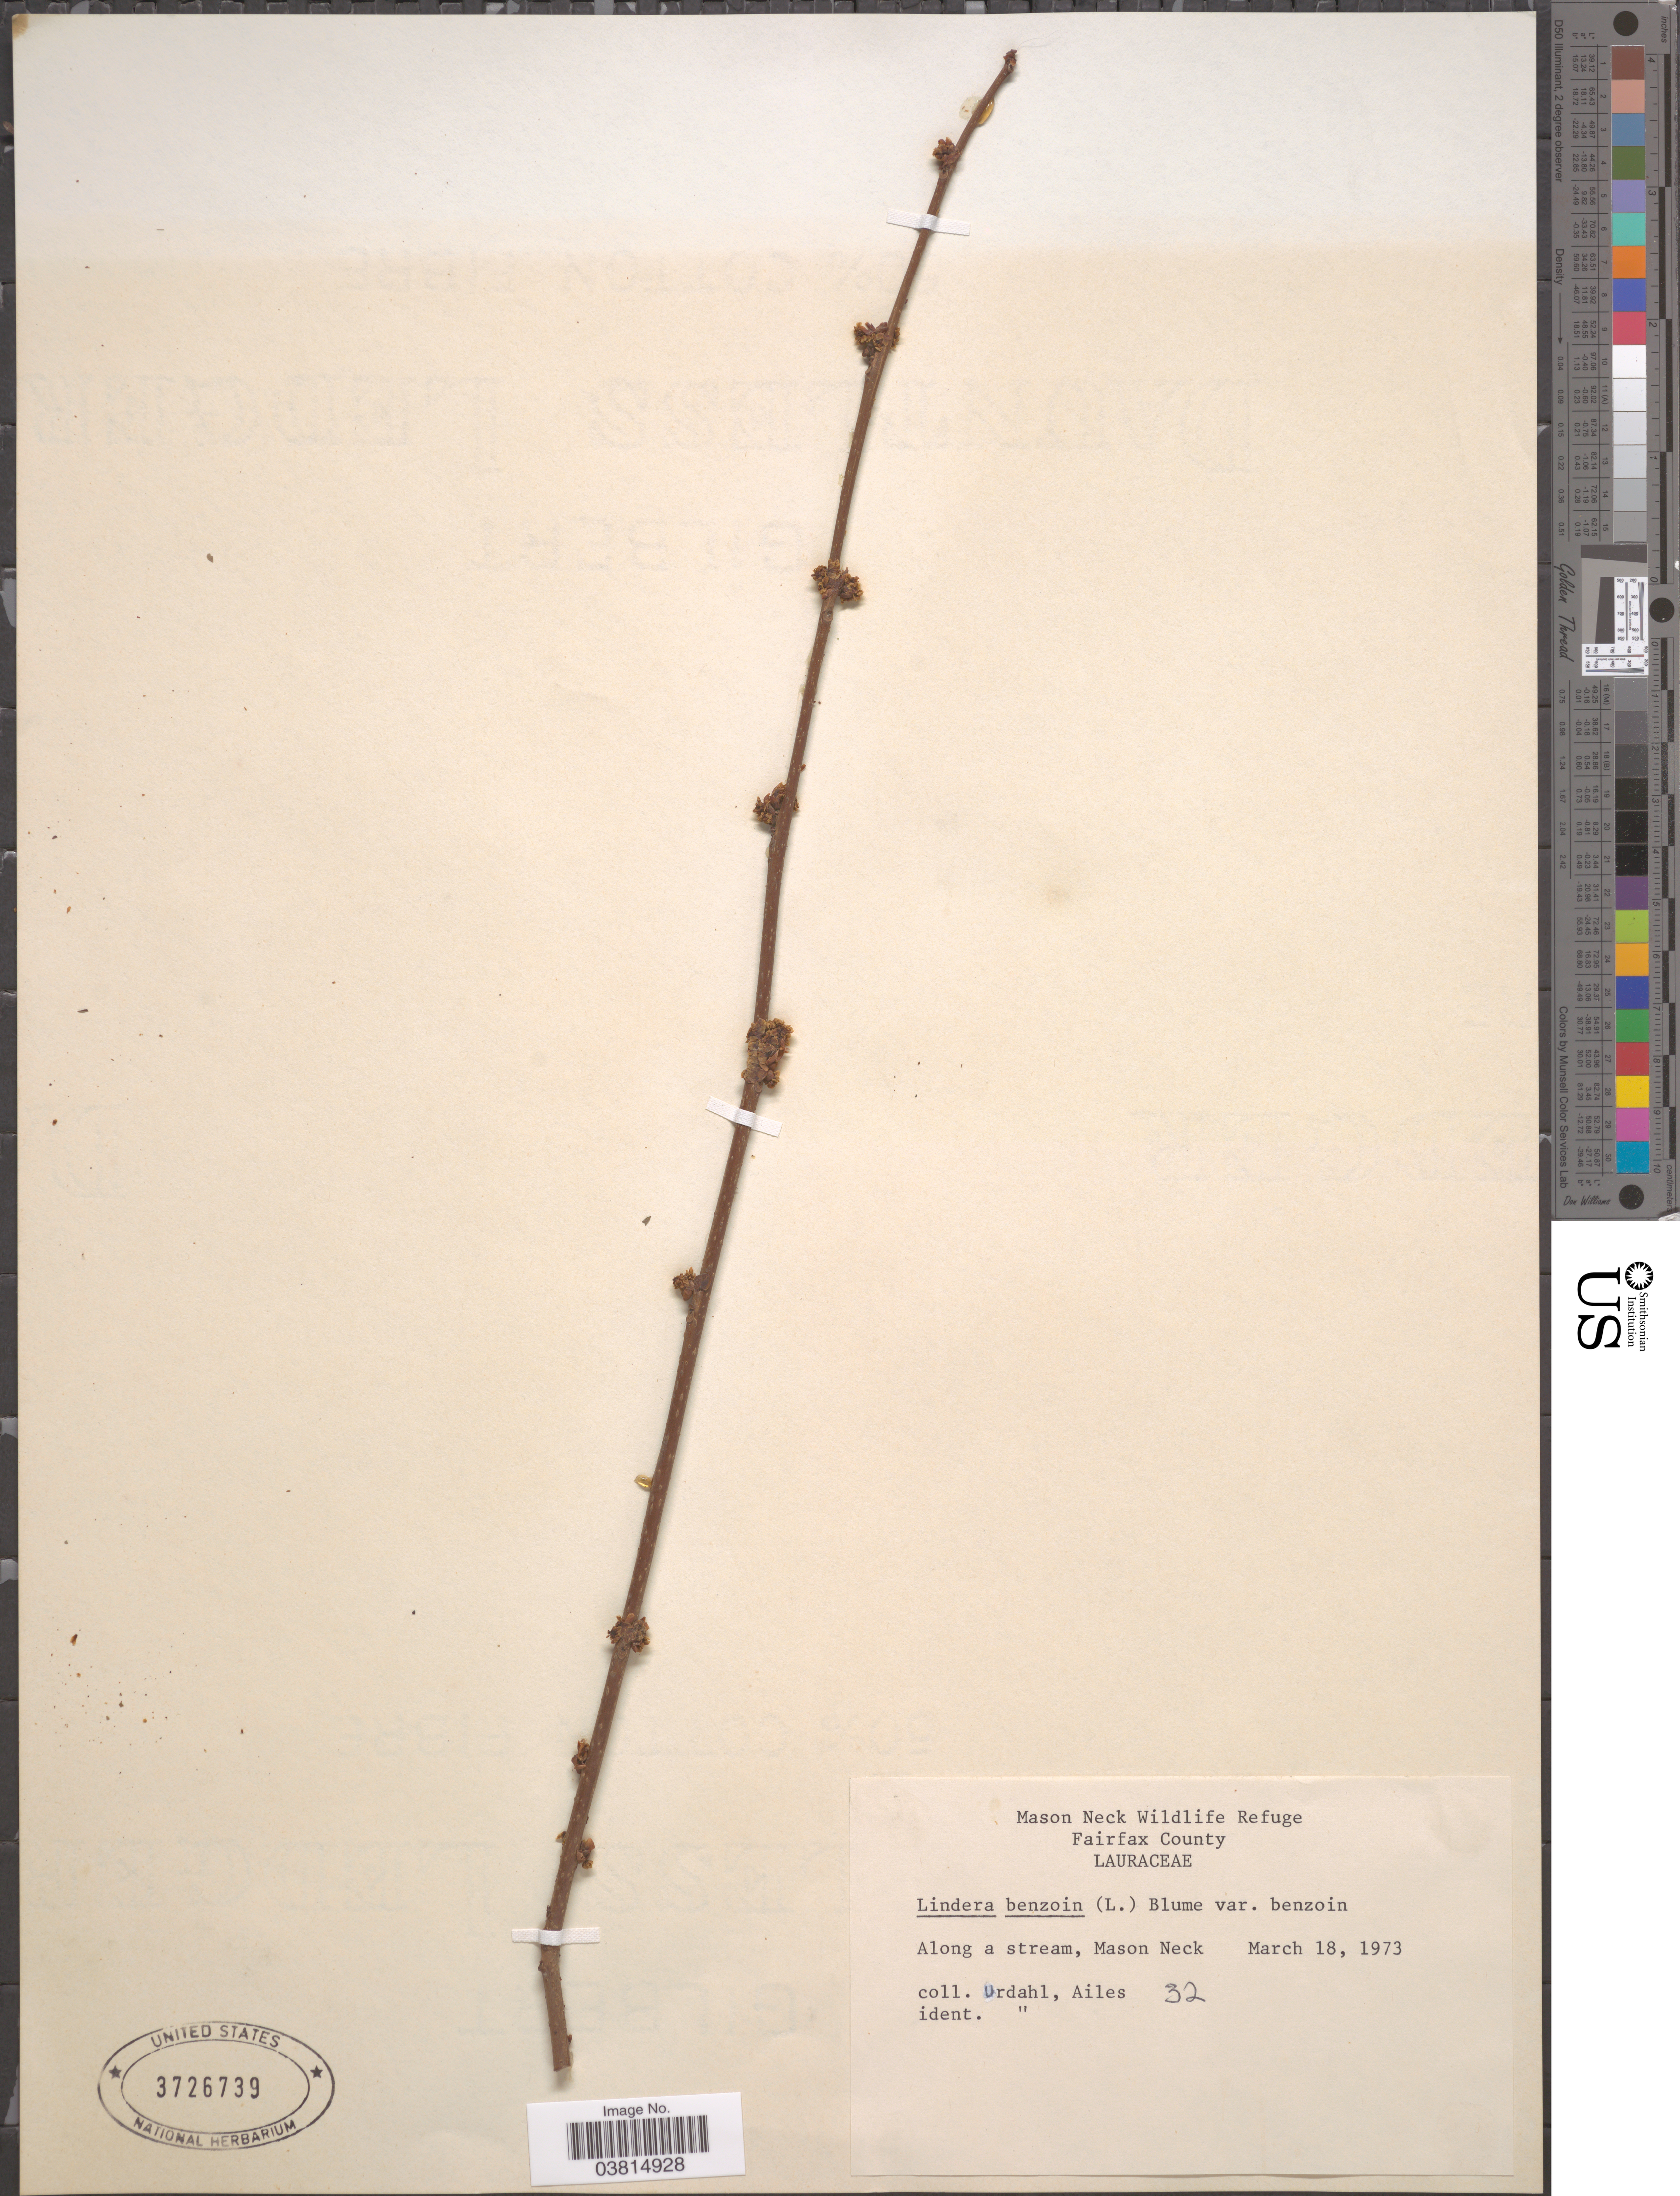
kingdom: Plantae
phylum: Tracheophyta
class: Magnoliopsida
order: Laurales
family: Lauraceae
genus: Lindera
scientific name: Lindera benzoin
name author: (L.) Blume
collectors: A. Urdhal & Ailes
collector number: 32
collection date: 1973-03-18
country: United States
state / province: Virginia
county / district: Fairfax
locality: Mason Neck Wildlife Refuge. Fairfax County. Along a stream, Mason Neck.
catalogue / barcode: US 3726739